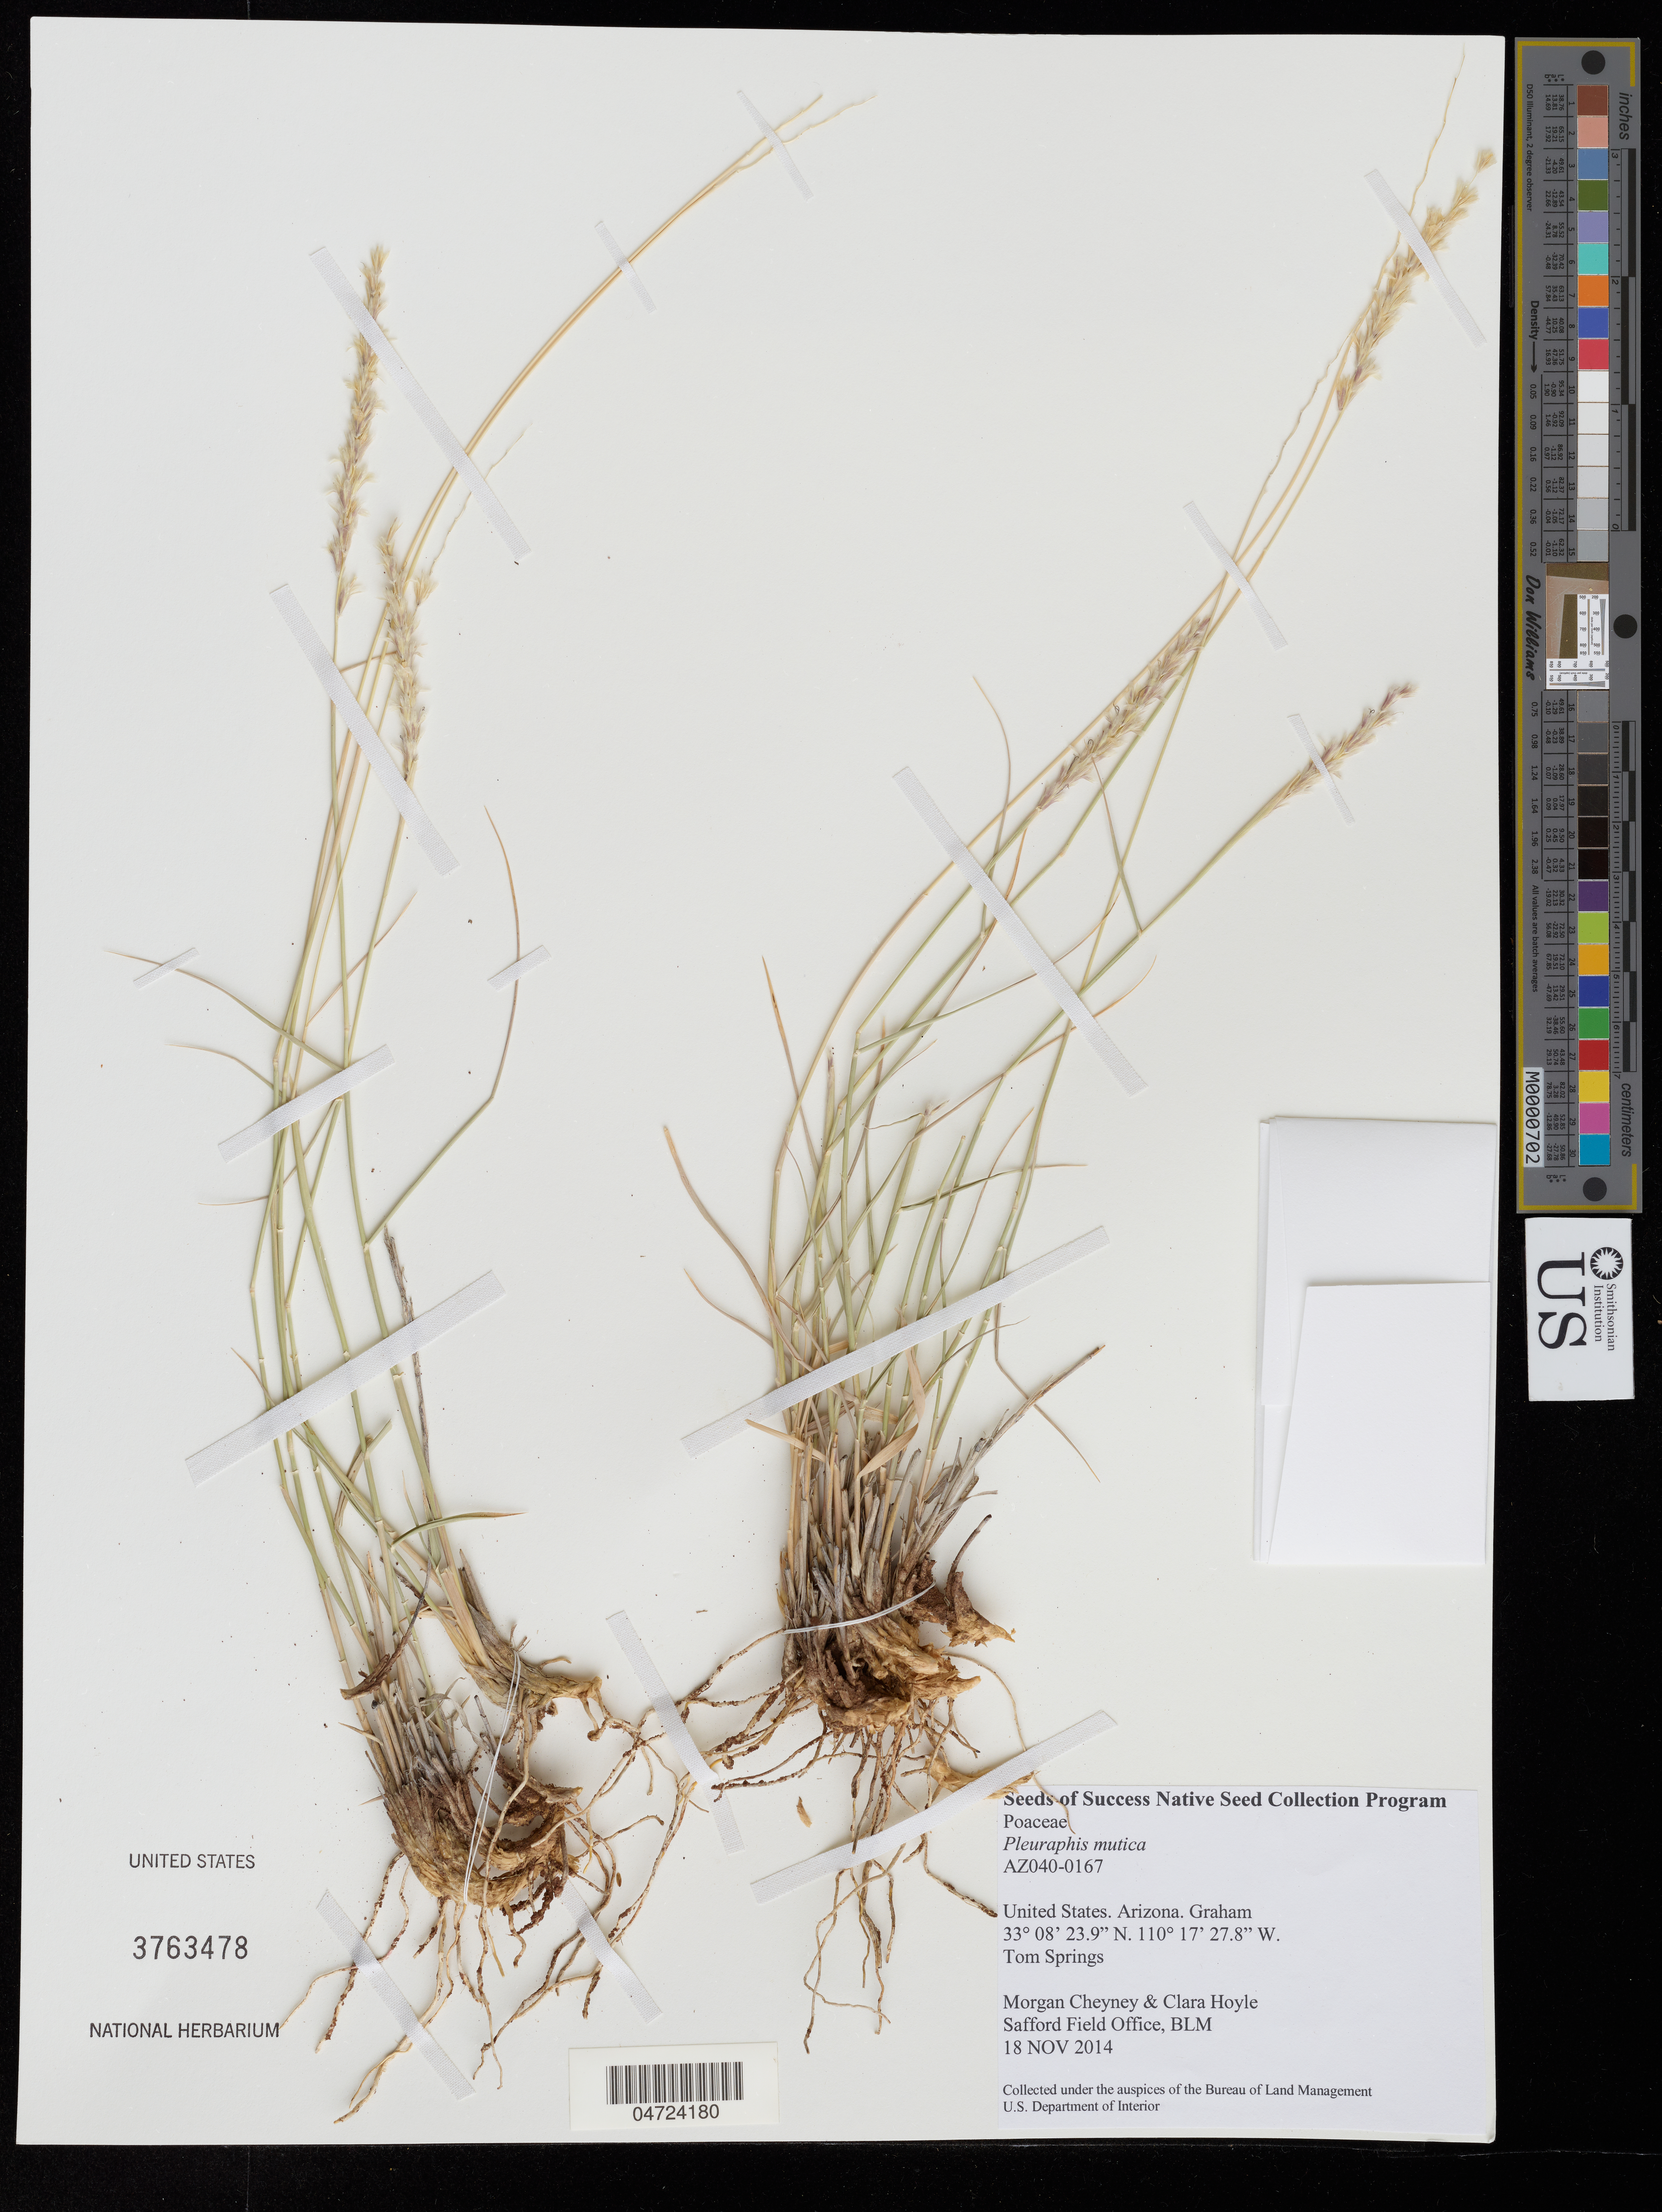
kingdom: Plantae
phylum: Tracheophyta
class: Liliopsida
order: Poales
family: Poaceae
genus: Pleuraphis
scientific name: Pleuraphis mutica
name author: Buckley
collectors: M. Cheyney & C. Hoyle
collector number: AZ040-0167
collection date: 2014-11-18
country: United States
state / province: Arizona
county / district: Graham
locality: Graham. Tom Springs.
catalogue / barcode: US 3763478